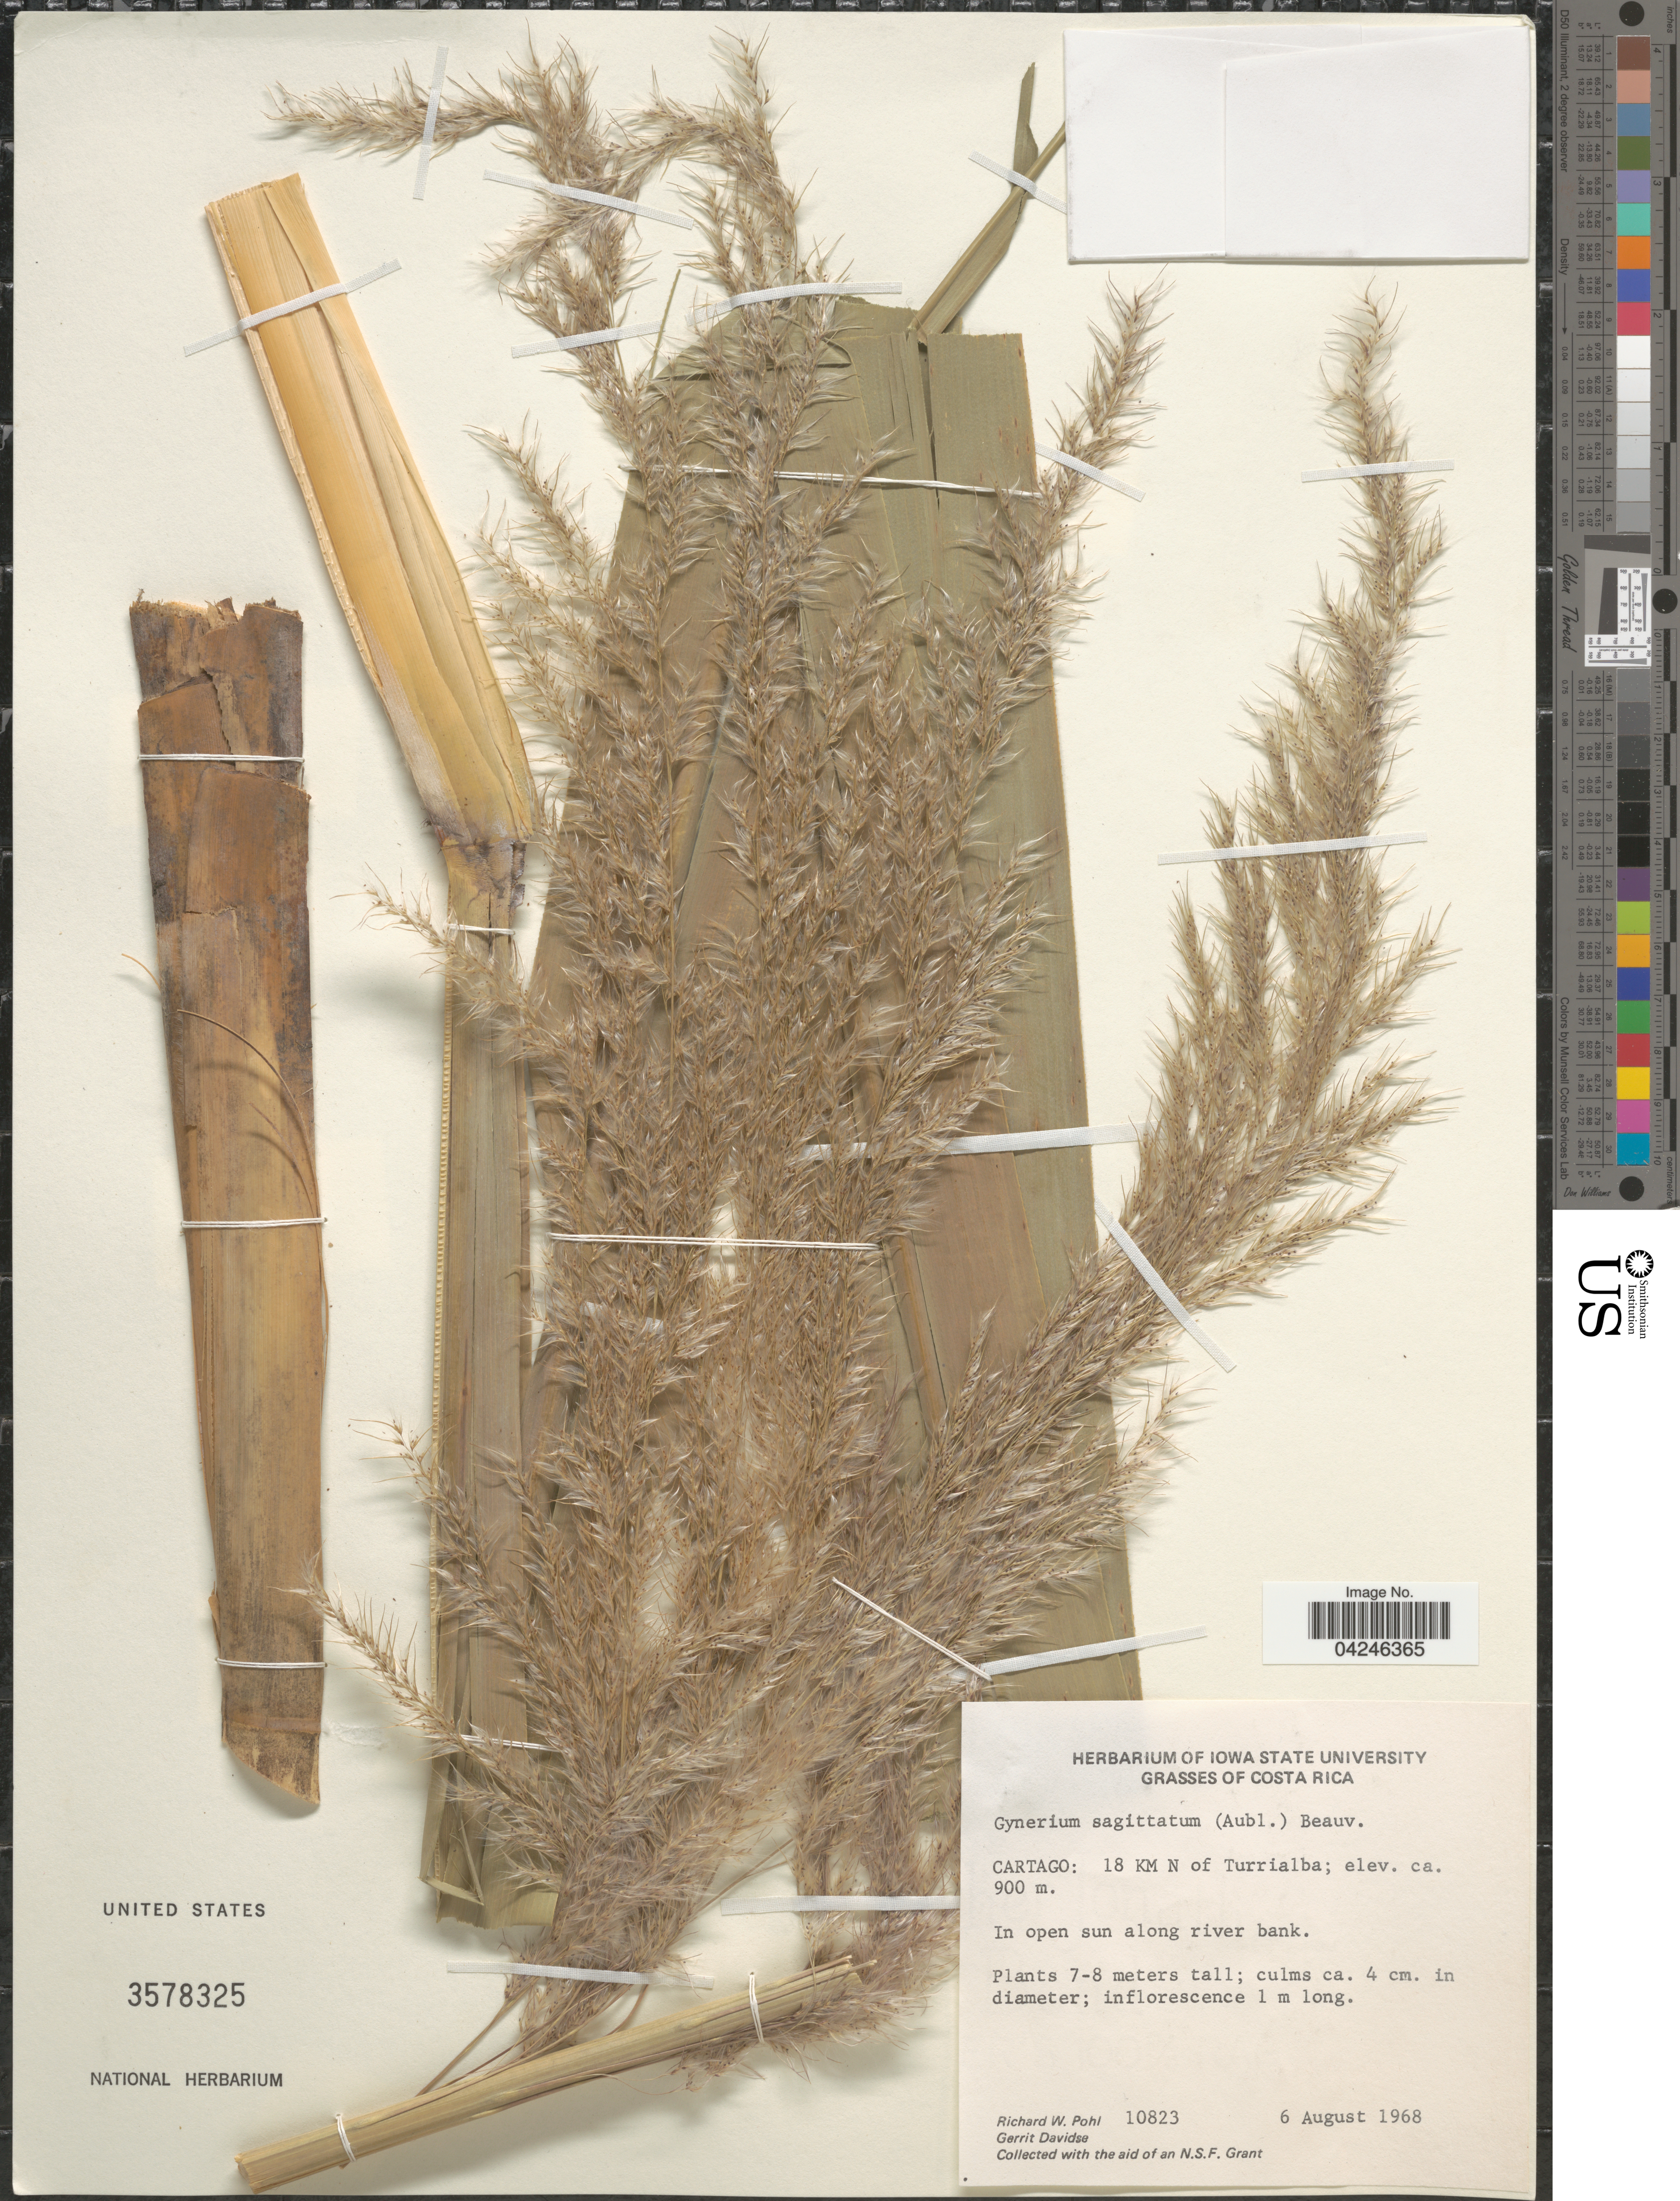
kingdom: Plantae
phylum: Tracheophyta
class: Liliopsida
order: Poales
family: Poaceae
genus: Gynerium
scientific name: Gynerium sagittatum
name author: (Aubl.) P. Beauv.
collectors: R. W. Pohl & G. Davidse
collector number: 10823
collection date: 1968-08-06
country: Costa Rica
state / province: Cartago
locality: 18 KM N of Turrialba.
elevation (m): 900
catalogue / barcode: US 3578325